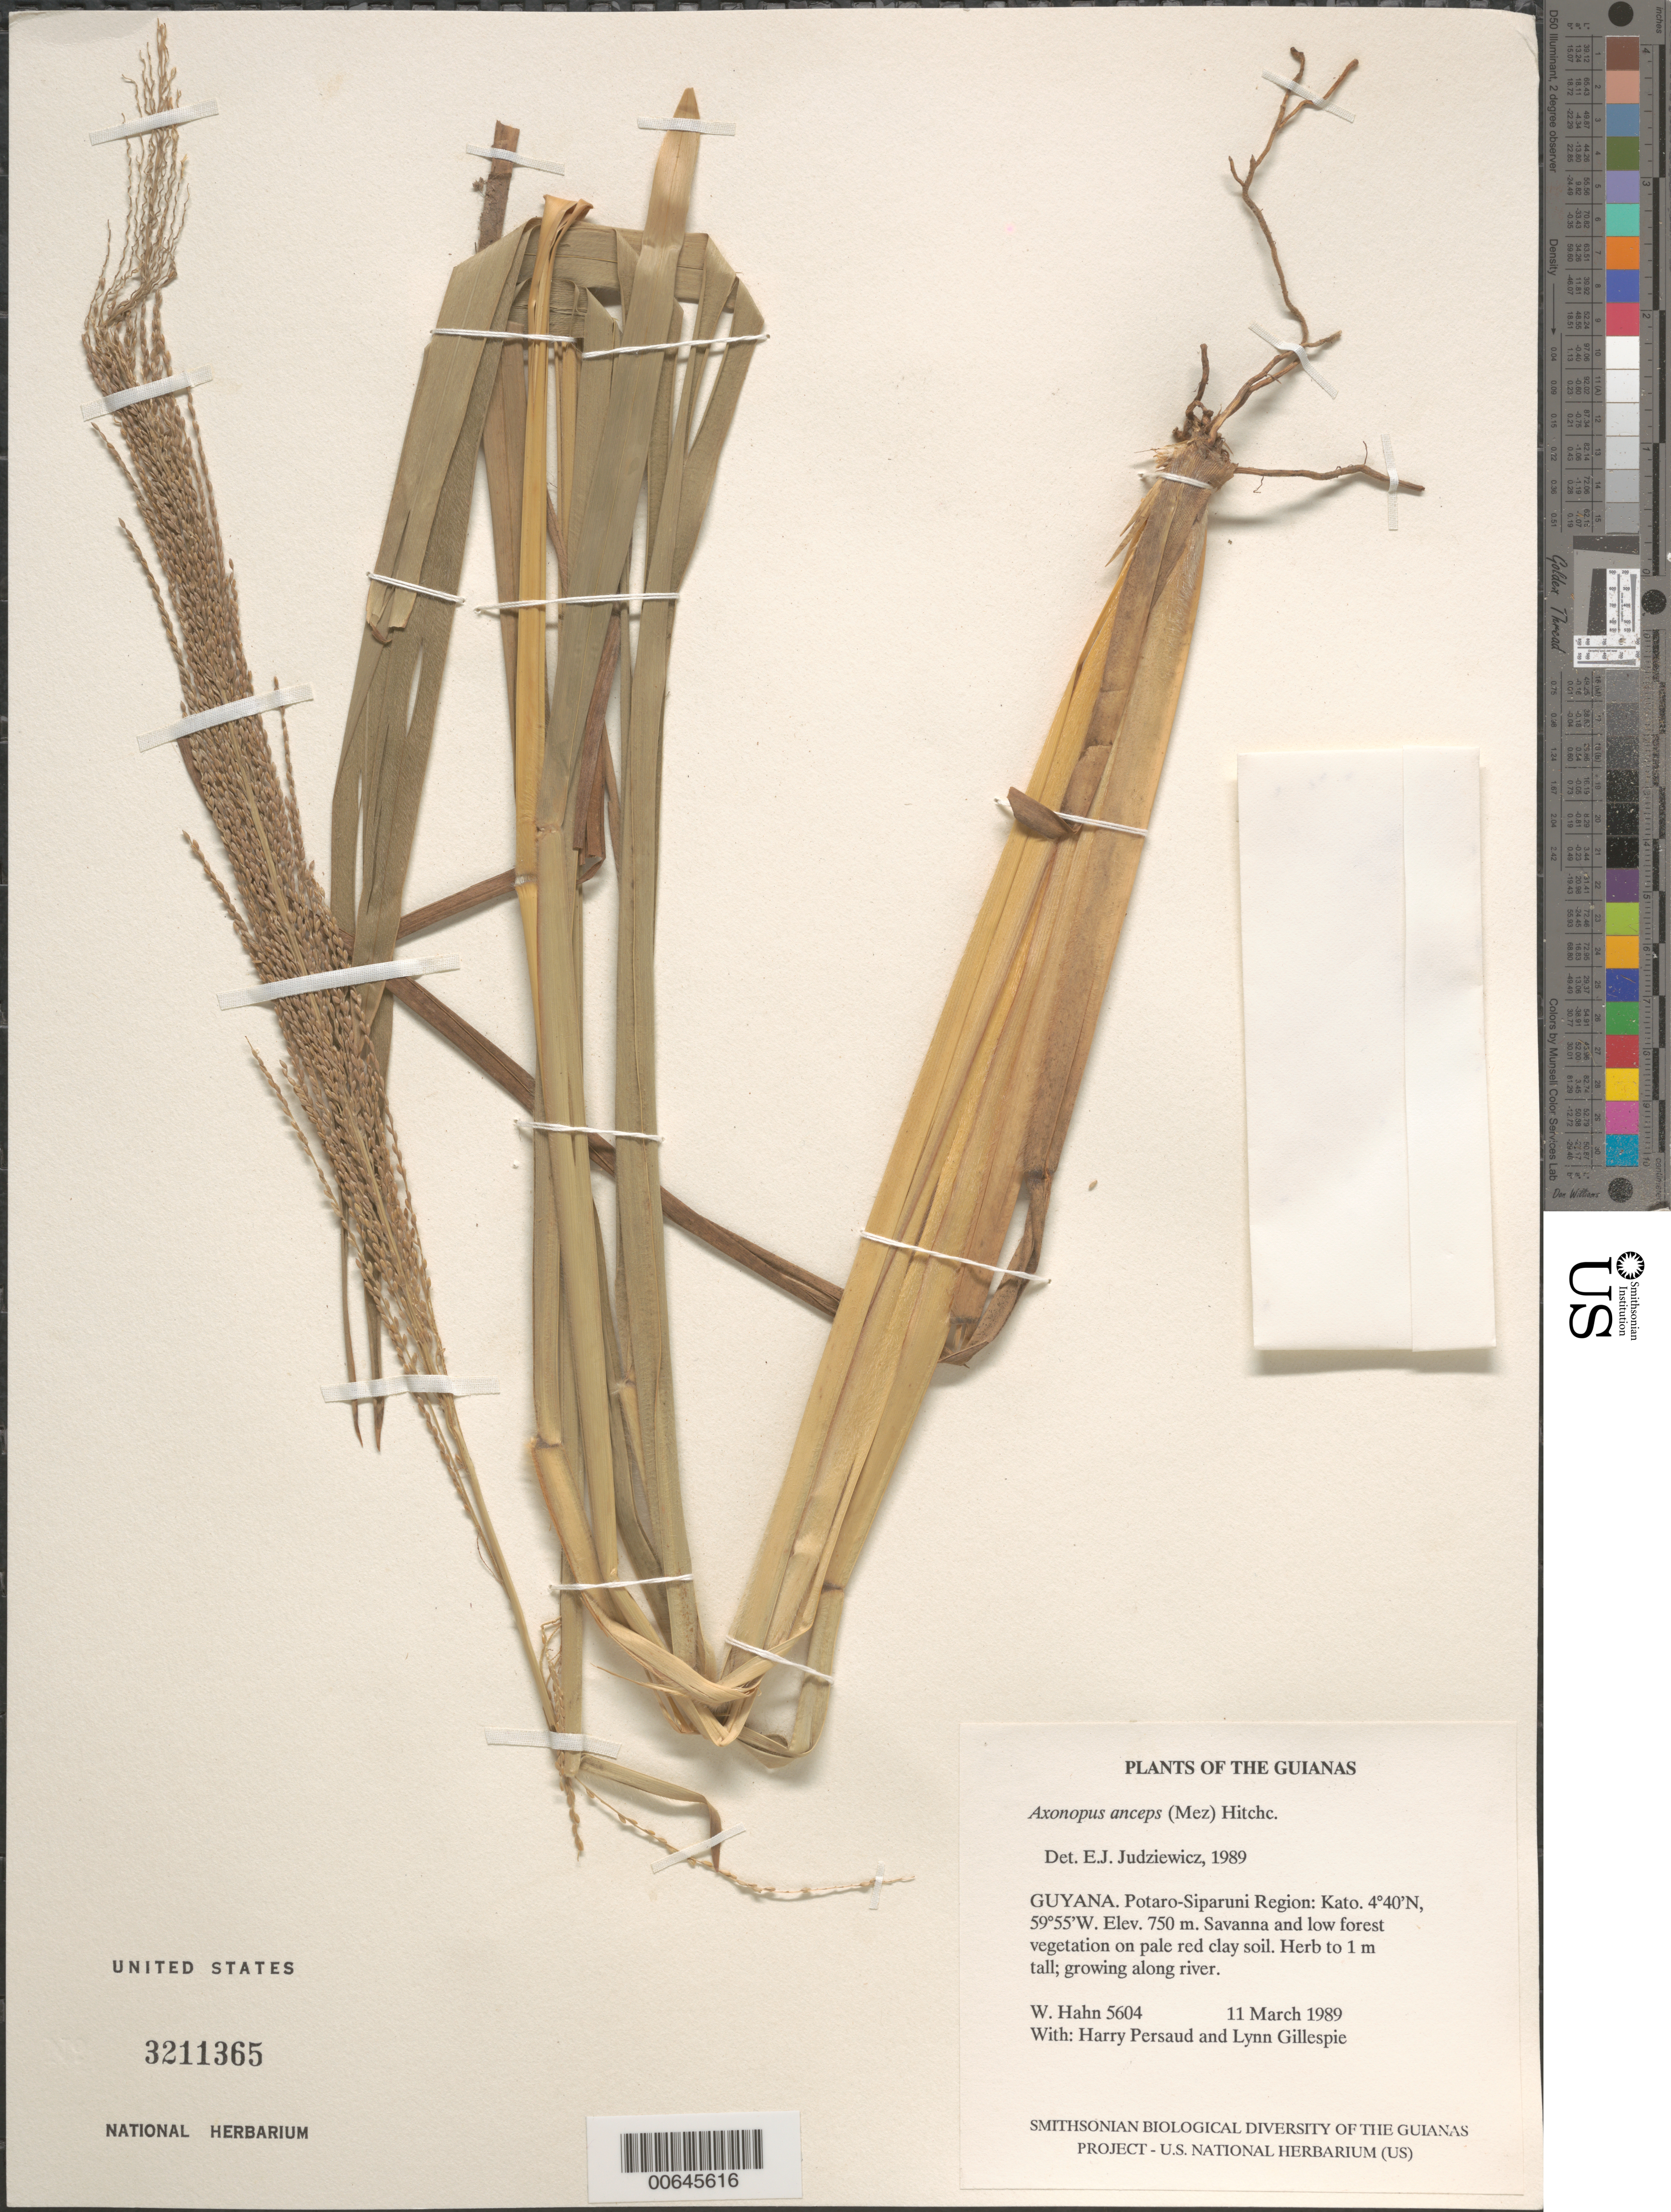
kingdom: Plantae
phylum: Tracheophyta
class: Liliopsida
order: Poales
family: Poaceae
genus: Axonopus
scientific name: Axonopus anceps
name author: (Mez) Hitchc.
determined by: Judziewicz, E. J.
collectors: W. Hahn, H. Persaud & L. J. Gillespie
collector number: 5604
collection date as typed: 11 March 1989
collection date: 1989-03-11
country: Guyana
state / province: Potaro-Siparuni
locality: Kato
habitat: Savanna and low forest vegetation on pale red clay soil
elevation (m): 750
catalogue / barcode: US 3211365